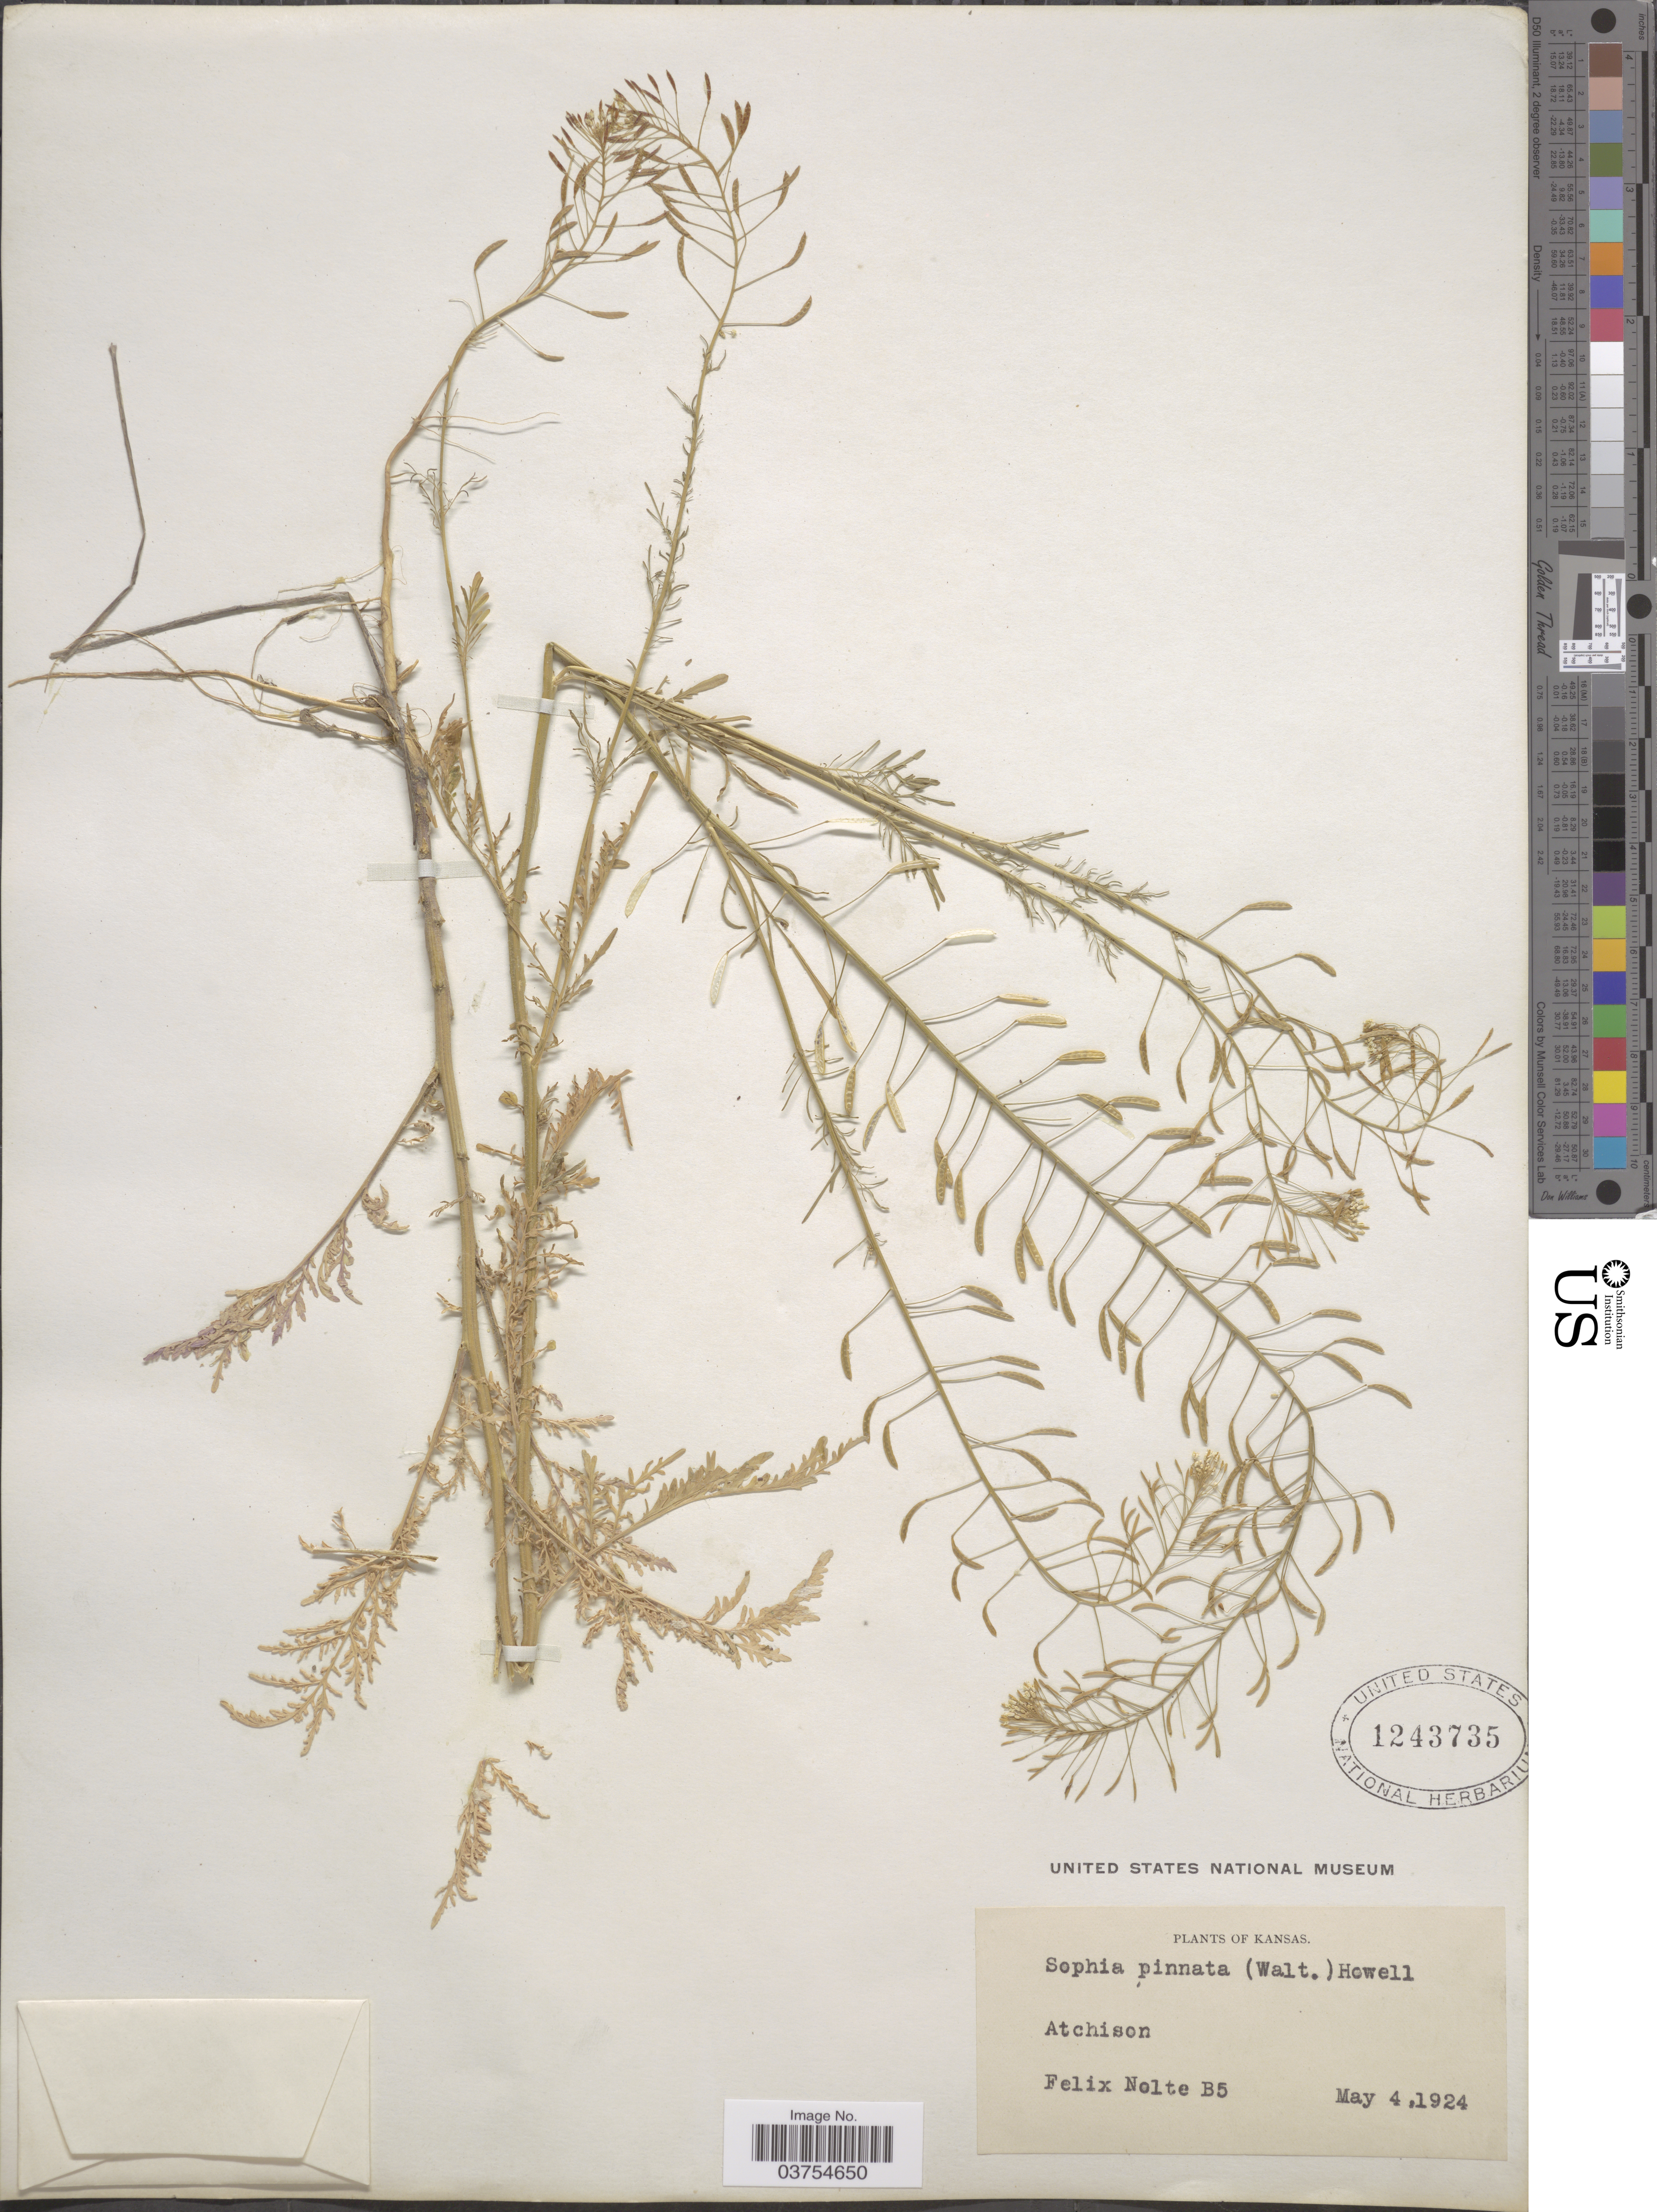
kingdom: Plantae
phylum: Tracheophyta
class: Magnoliopsida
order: Brassicales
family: Brassicaceae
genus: Descurainia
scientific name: Descurainia pinnata var. brachycarpa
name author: (Richardson) Fernald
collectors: F. Nolte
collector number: B5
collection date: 1924-05-04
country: United States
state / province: Kansas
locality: Atchison.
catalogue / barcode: US 1243735